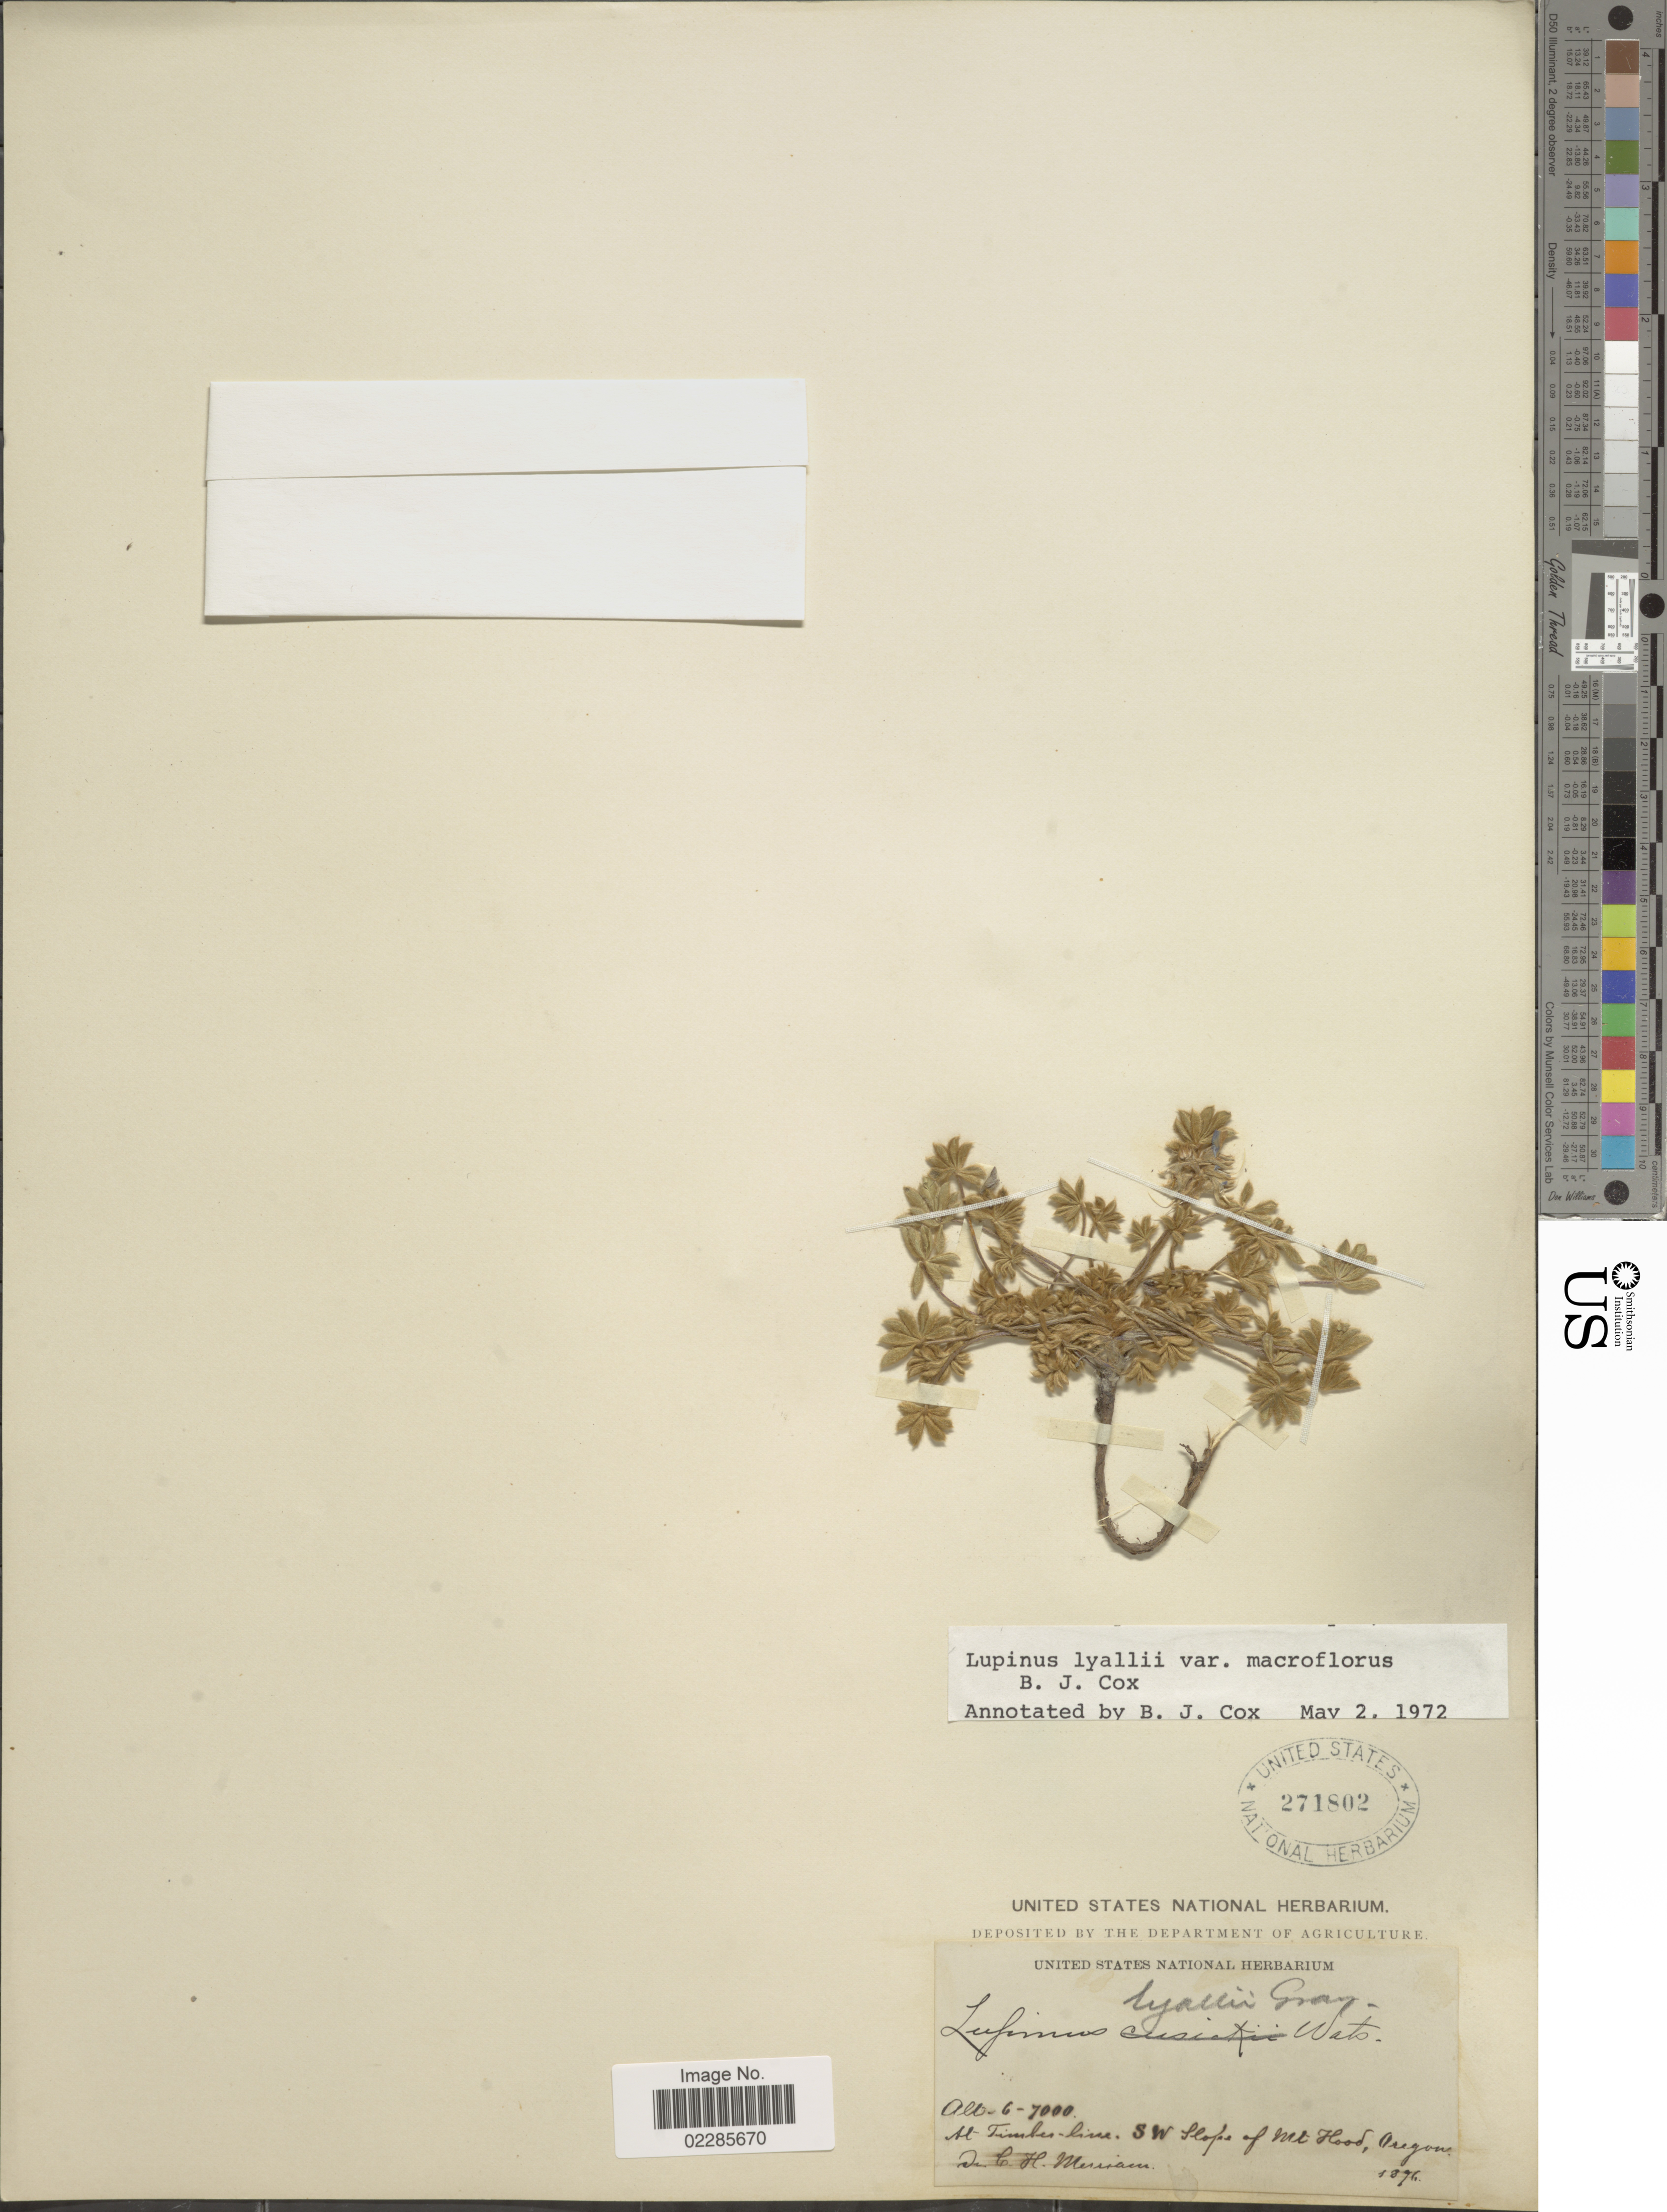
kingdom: Plantae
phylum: Tracheophyta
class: Magnoliopsida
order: Fabales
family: Fabaceae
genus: Lupinus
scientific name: Lupinus lyallii var. macroflorus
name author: B.J. Cox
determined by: Cox, B. J.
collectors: C. Merriam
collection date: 1896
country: United States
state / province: Oregon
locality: At Tomerline, S.W. slope of Mt Hood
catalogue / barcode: US 271802